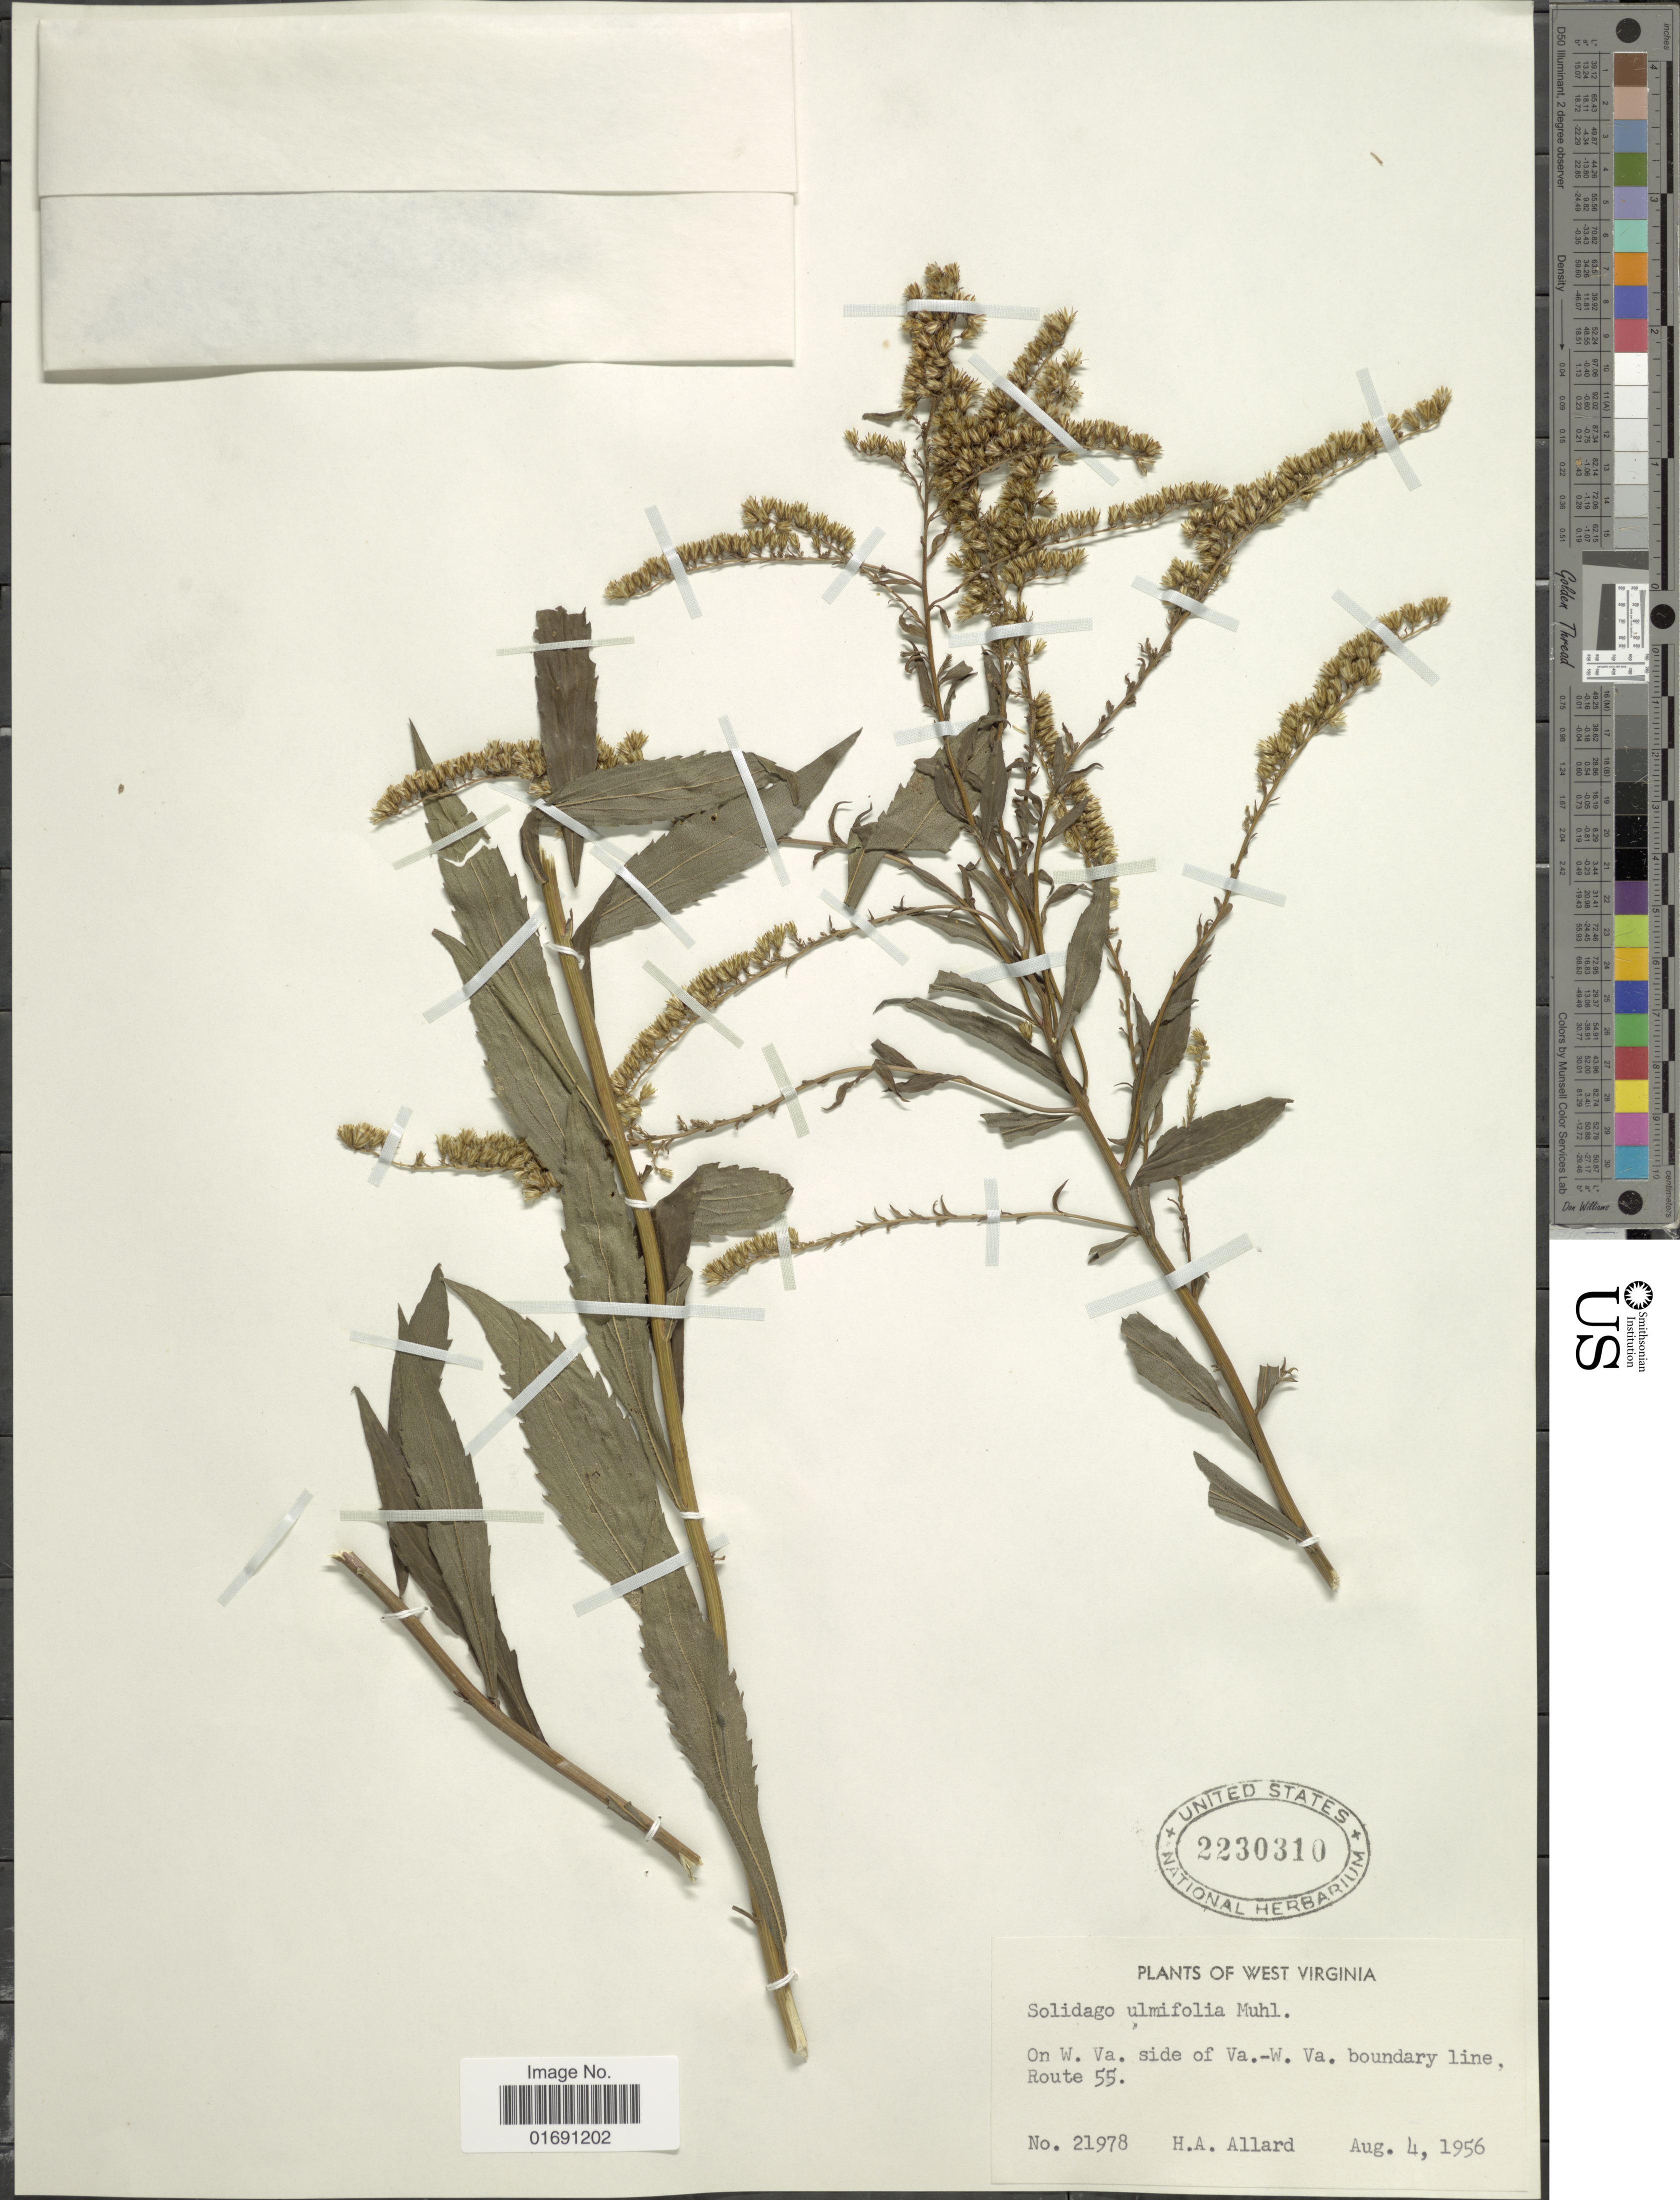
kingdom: Plantae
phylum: Tracheophyta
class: Magnoliopsida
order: Asterales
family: Asteraceae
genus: Solidago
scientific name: Solidago ulmifolia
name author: Muhl. ex Willd.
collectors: H. A. Allard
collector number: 21978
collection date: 1956-08-04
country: United States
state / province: West Virginia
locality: On W. Va. side of Va.-W. Va boundary line, Route 55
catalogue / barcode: US 2230310